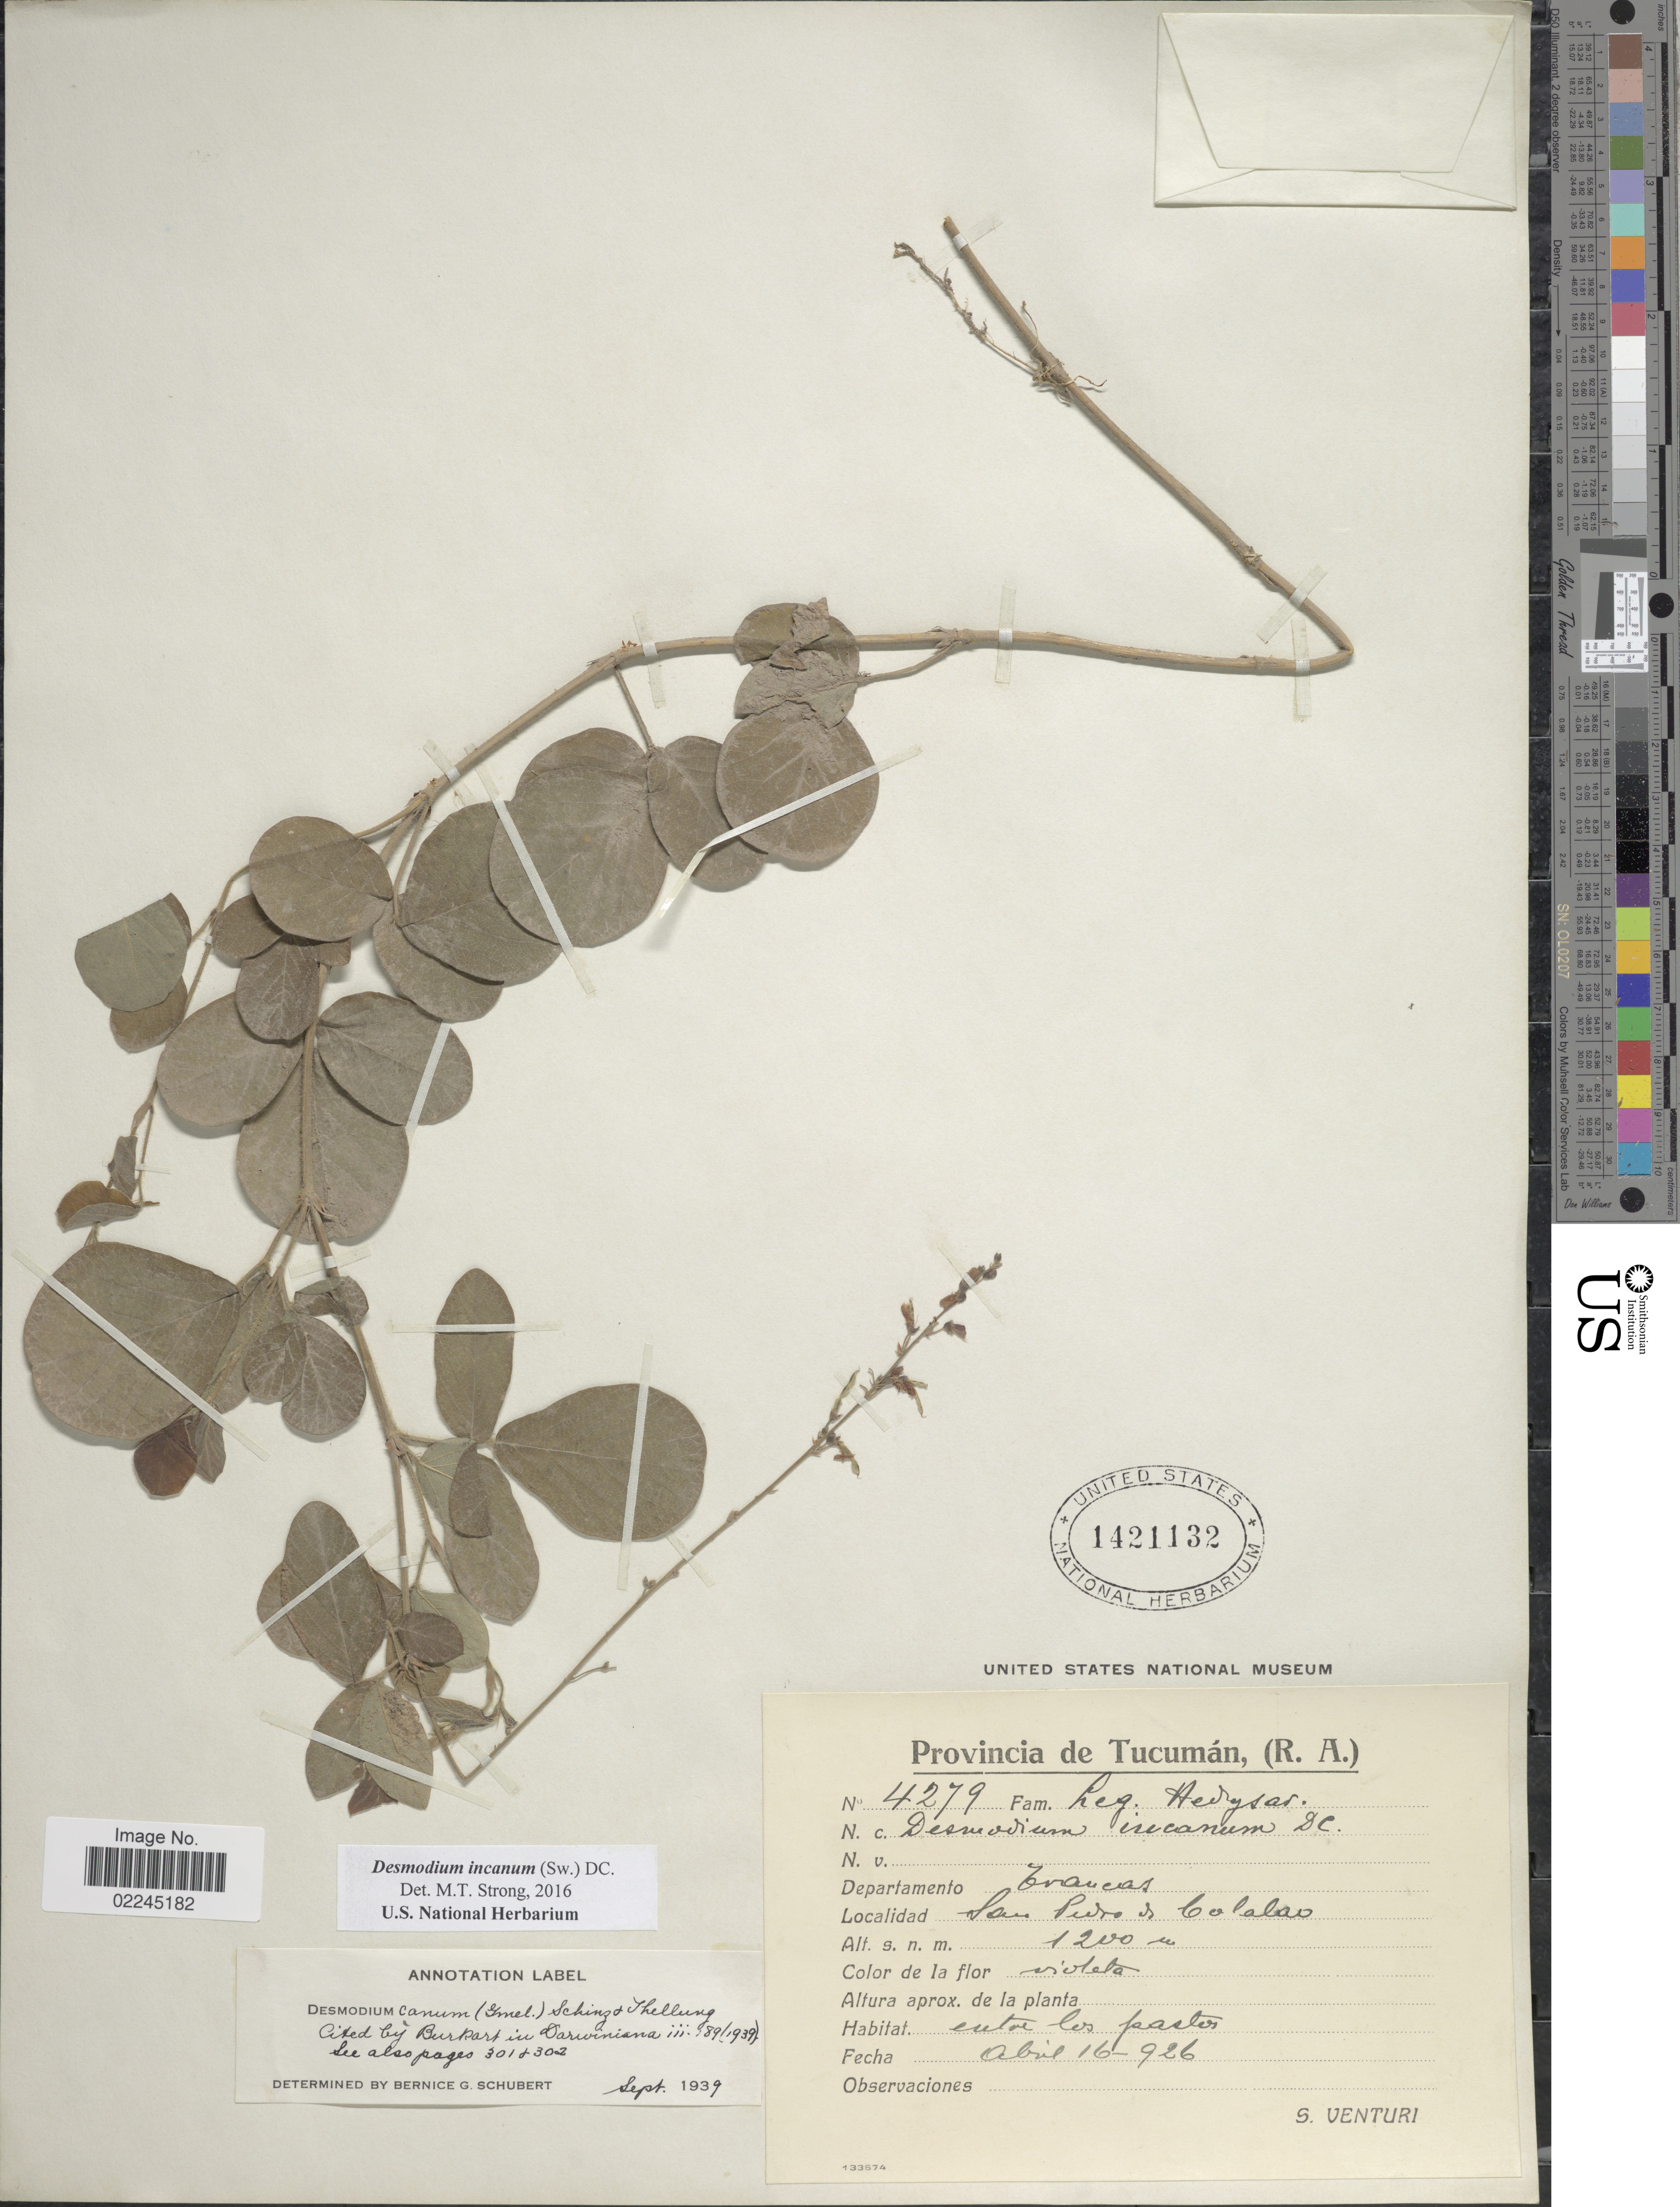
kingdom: Plantae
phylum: Tracheophyta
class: Magnoliopsida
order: Fabales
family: Fabaceae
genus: Desmodium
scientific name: Desmodium incanum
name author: (Sw.) DC.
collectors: S. Venturi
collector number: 4279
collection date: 1926-09-16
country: Argentina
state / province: Tucuman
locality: Provincia de Tucuman, (R.A.). Departamento Trancas. San Pedro de Colalao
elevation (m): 1200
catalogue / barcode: US 1421132